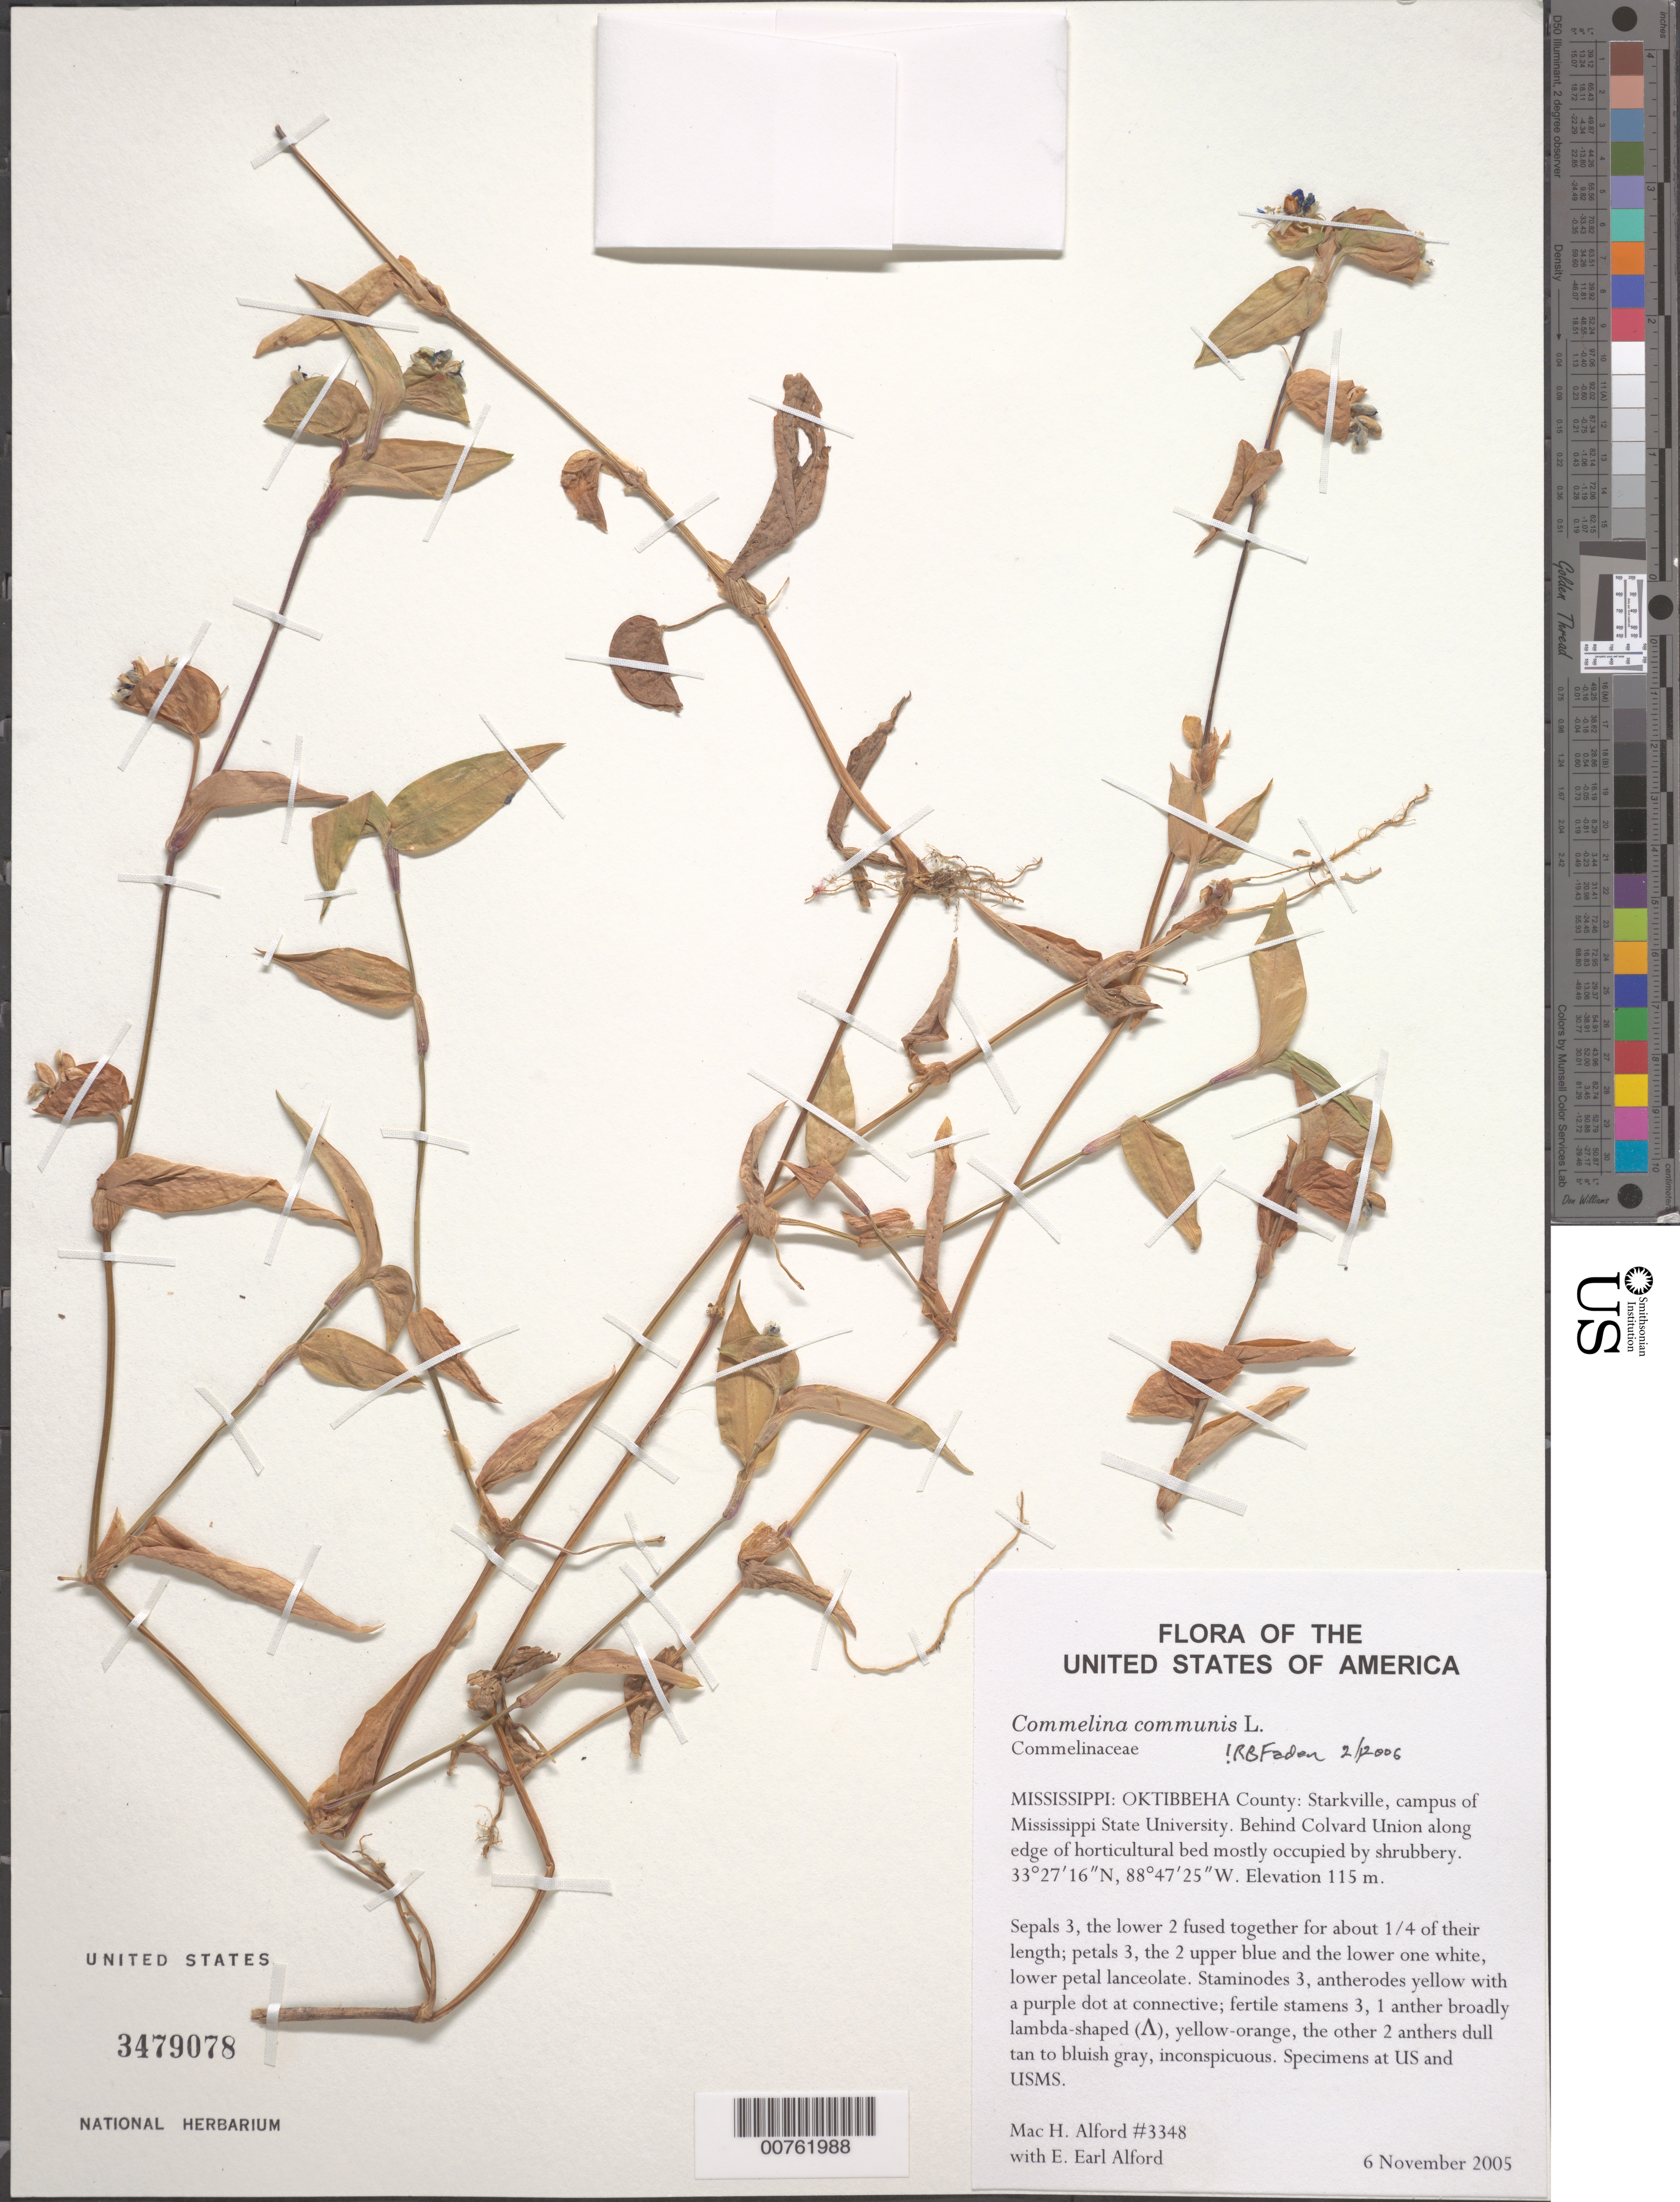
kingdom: Plantae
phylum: Tracheophyta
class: Liliopsida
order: Commelinales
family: Commelinaceae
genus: Commelina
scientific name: Commelina communis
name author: L.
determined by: Faden, Robert B., (US), Smithsonian Institution - National Museum of Natural History (UNITED STATES)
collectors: M. H. Alford et al.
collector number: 3348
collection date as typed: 06 Nov 2006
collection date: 2006-11-06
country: United States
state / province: Mississippi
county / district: Oktibbeha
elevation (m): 115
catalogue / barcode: US 3479078